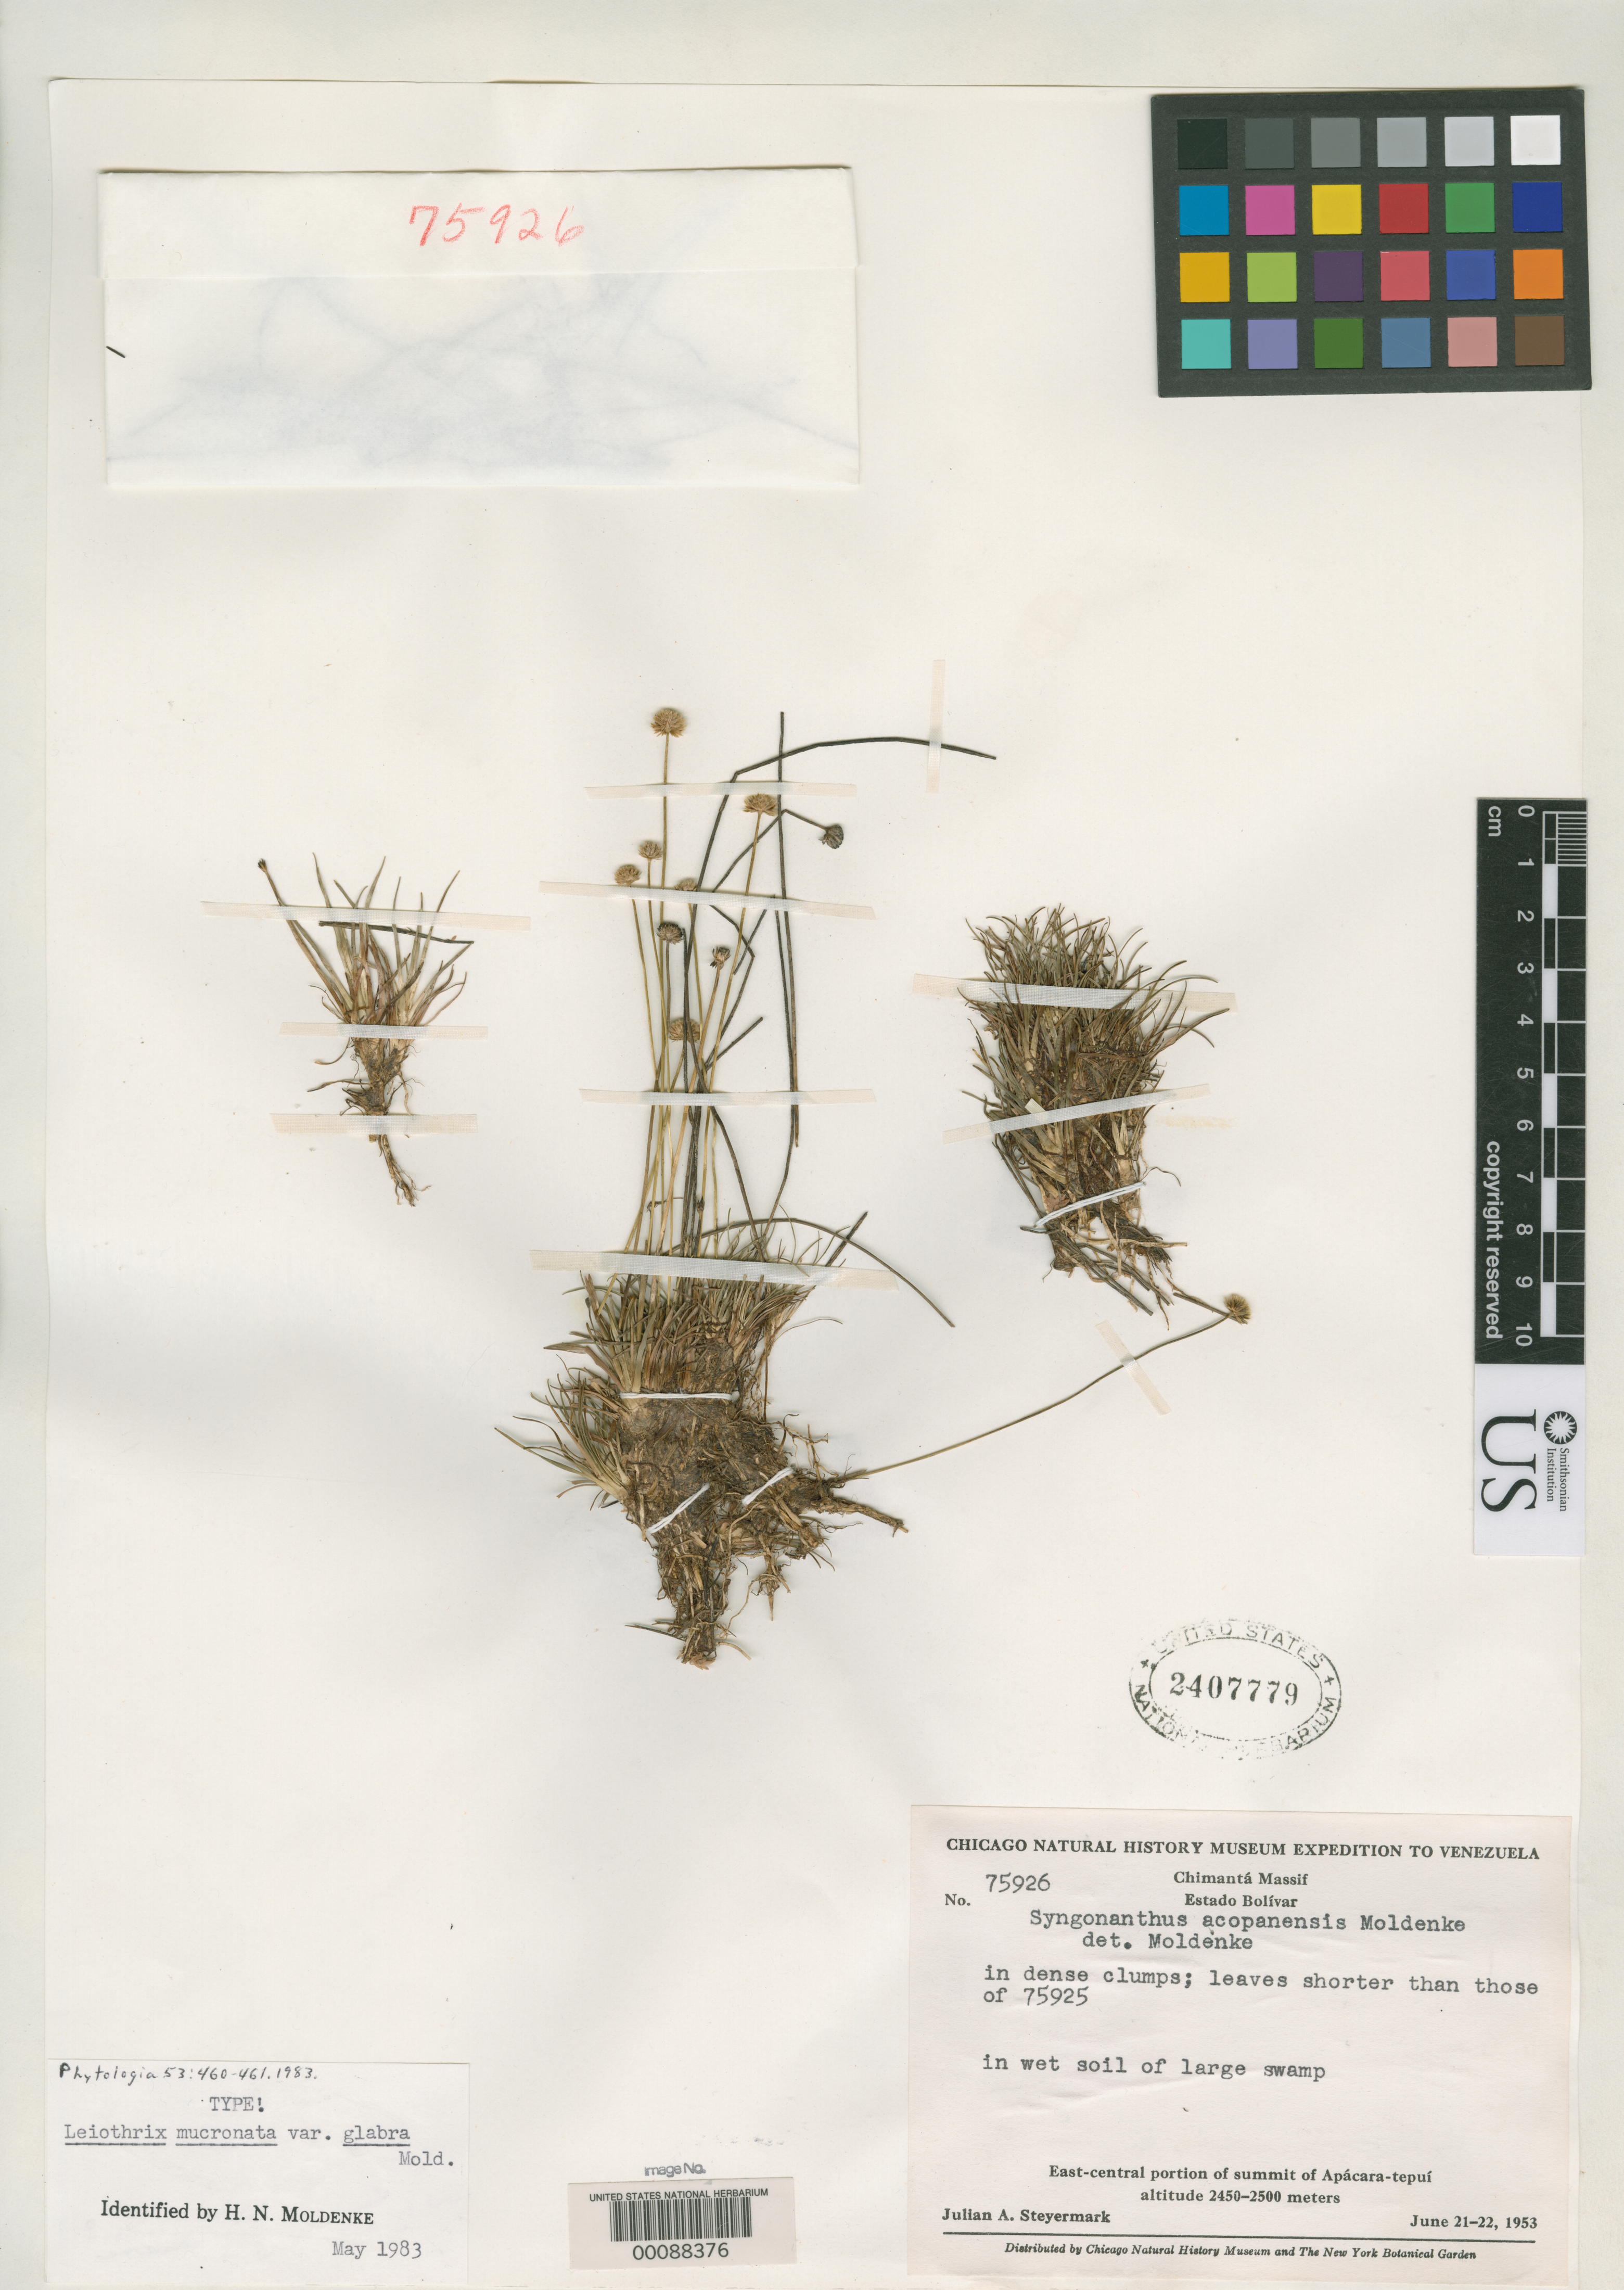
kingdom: Plantae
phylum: Tracheophyta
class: Liliopsida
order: Poales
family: Eriocaulaceae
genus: Leiothrix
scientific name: Leiothrix mucronata var. glabra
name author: Moldenke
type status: Holotype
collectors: J. Steyermark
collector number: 75926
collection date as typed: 21 Jun 1953 to 22 Jun 1953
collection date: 1953-06-21/1953-06-22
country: Venezuela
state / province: Bolivar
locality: Chimanta Massif, E-central portion of summit of Apacara-Tepui.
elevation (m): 2450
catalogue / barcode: US 2407779